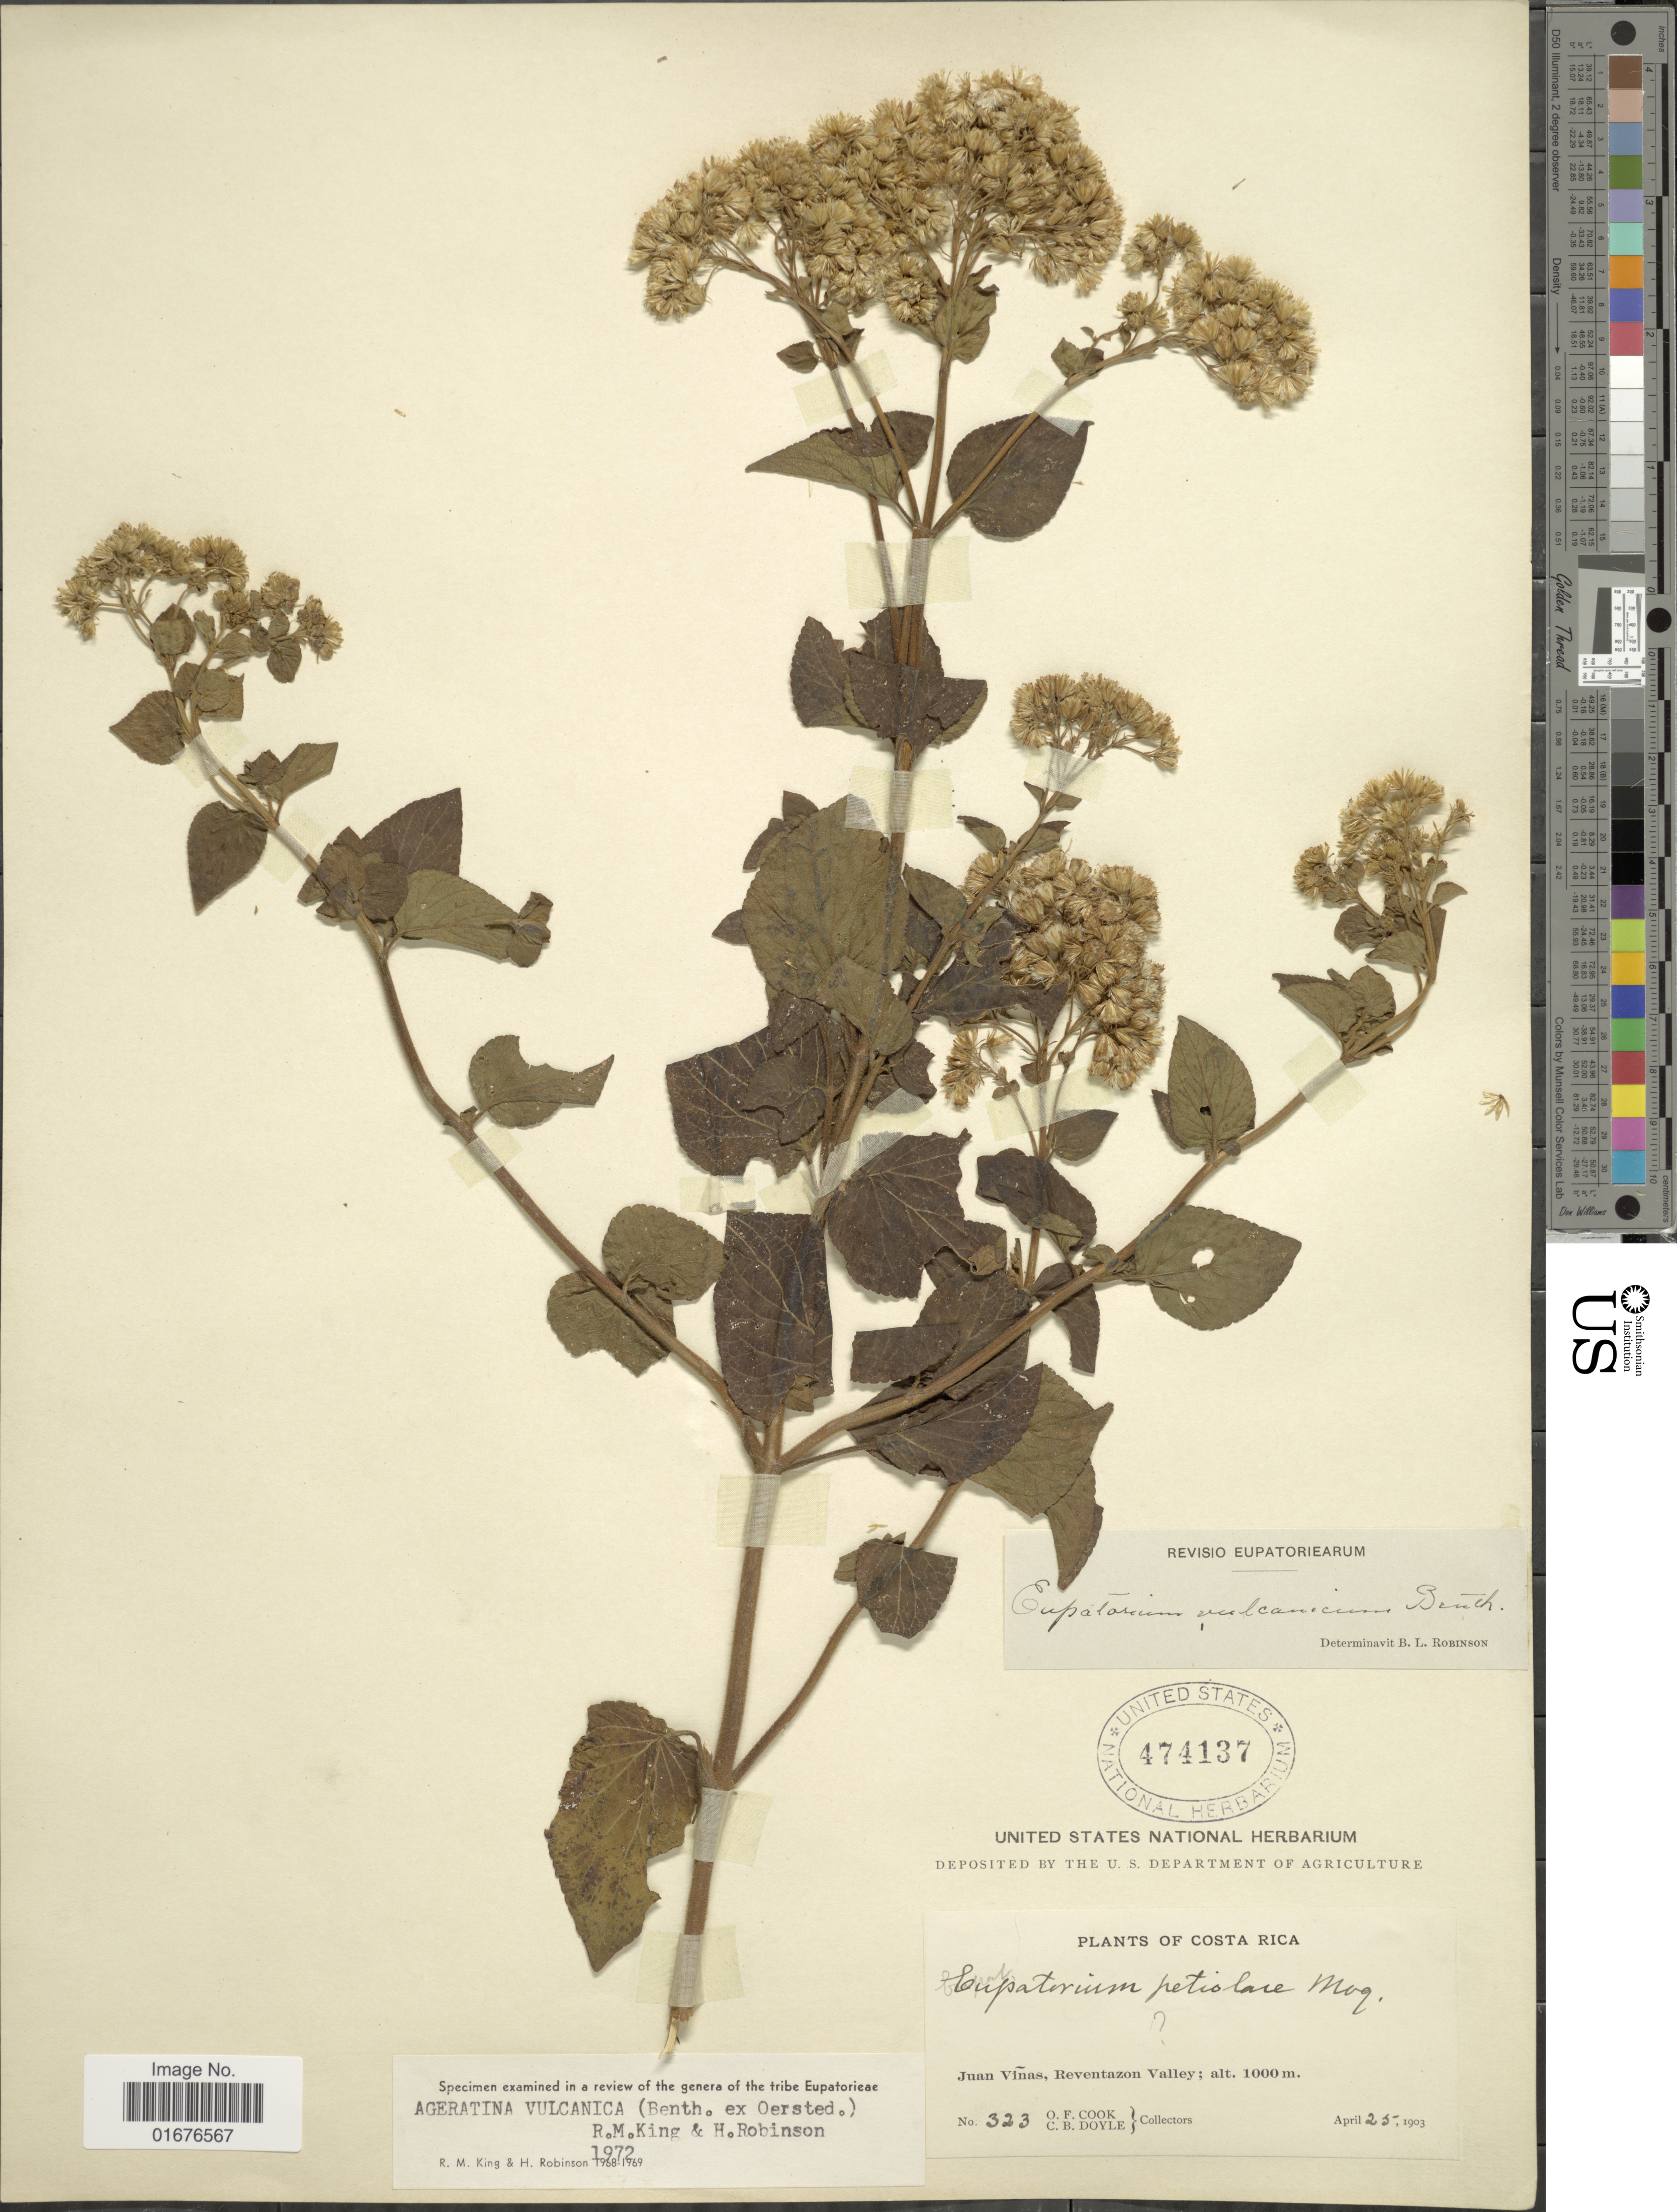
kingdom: Plantae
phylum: Tracheophyta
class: Magnoliopsida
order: Asterales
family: Asteraceae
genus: Ageratina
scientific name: Ageratina pichinchensis var. bustamenta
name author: (DC.) R.M. King & H. Rob.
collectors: O. F. Cook & C. Doyle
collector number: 323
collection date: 1903-04-25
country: Costa Rica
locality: Juan Viñas, Reventazon Valley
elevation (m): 1000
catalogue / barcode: US 474137